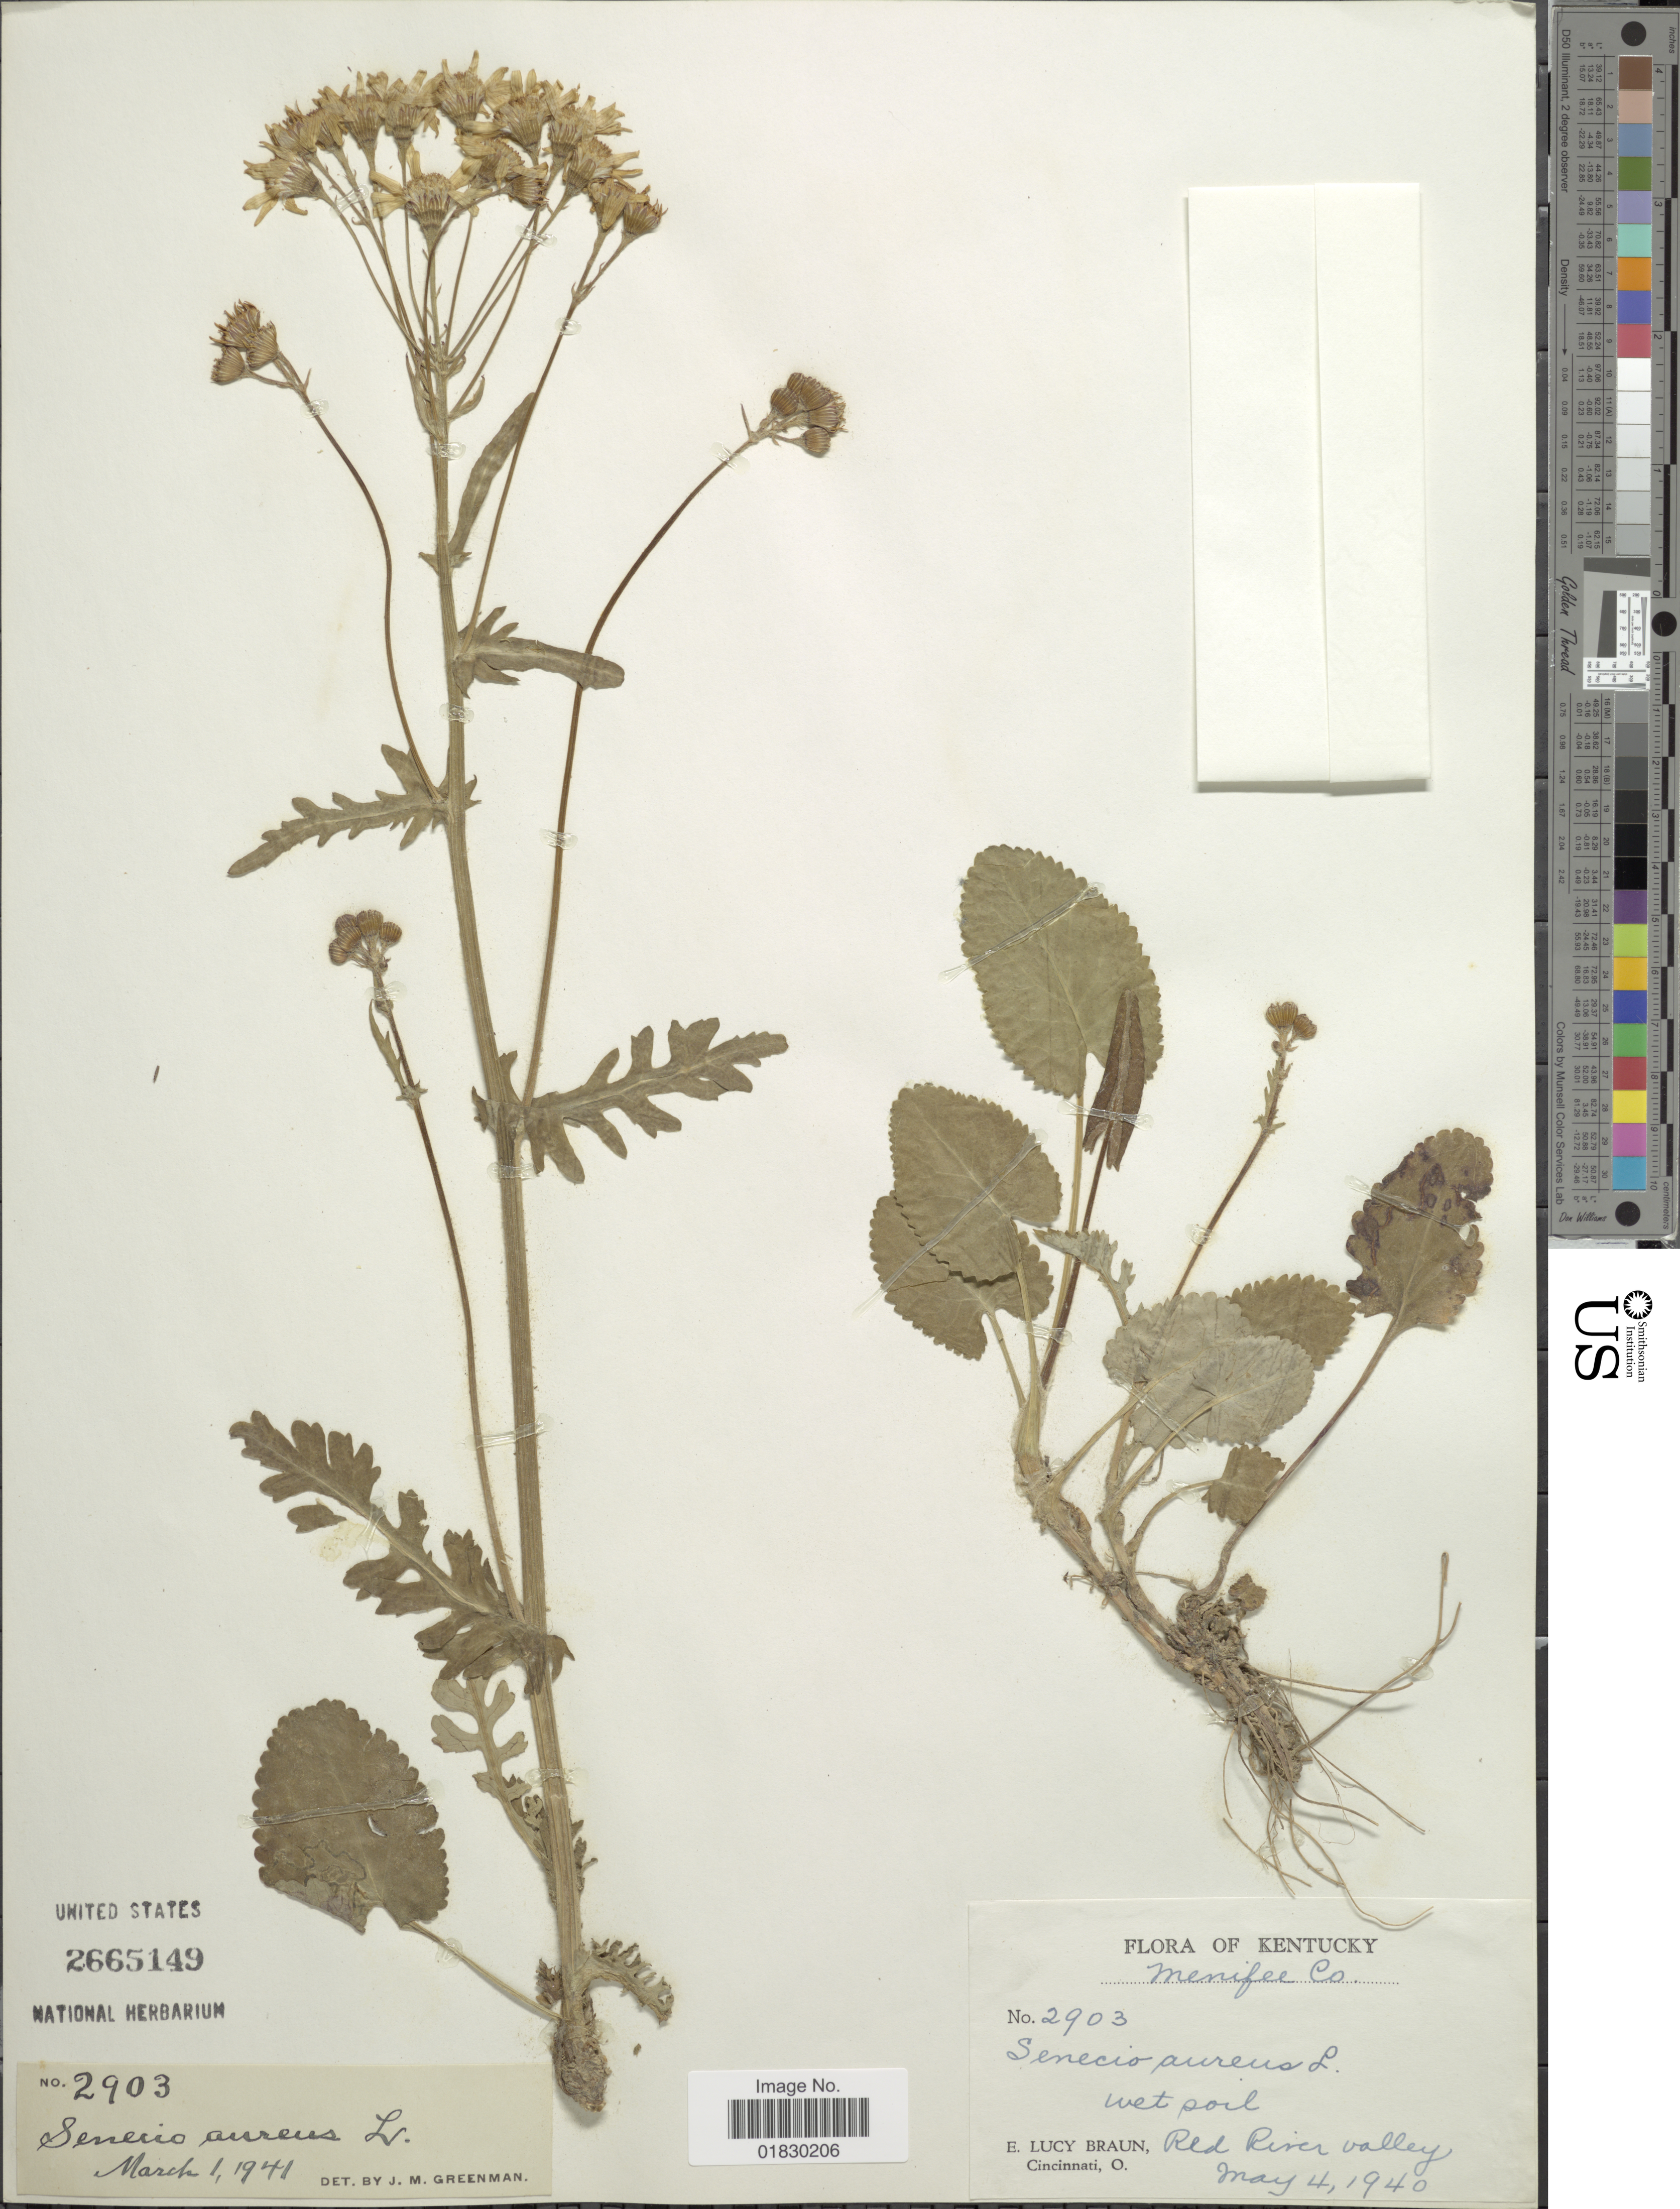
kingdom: Plantae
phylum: Tracheophyta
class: Magnoliopsida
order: Asterales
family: Asteraceae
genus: Packera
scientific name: Packera aurea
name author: (L.) Á. Löve & D. Löve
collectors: E. L. Braun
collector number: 2903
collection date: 1940-05-04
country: United States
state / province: Kentucky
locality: Red River Valley, Menifee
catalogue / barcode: US 2665149